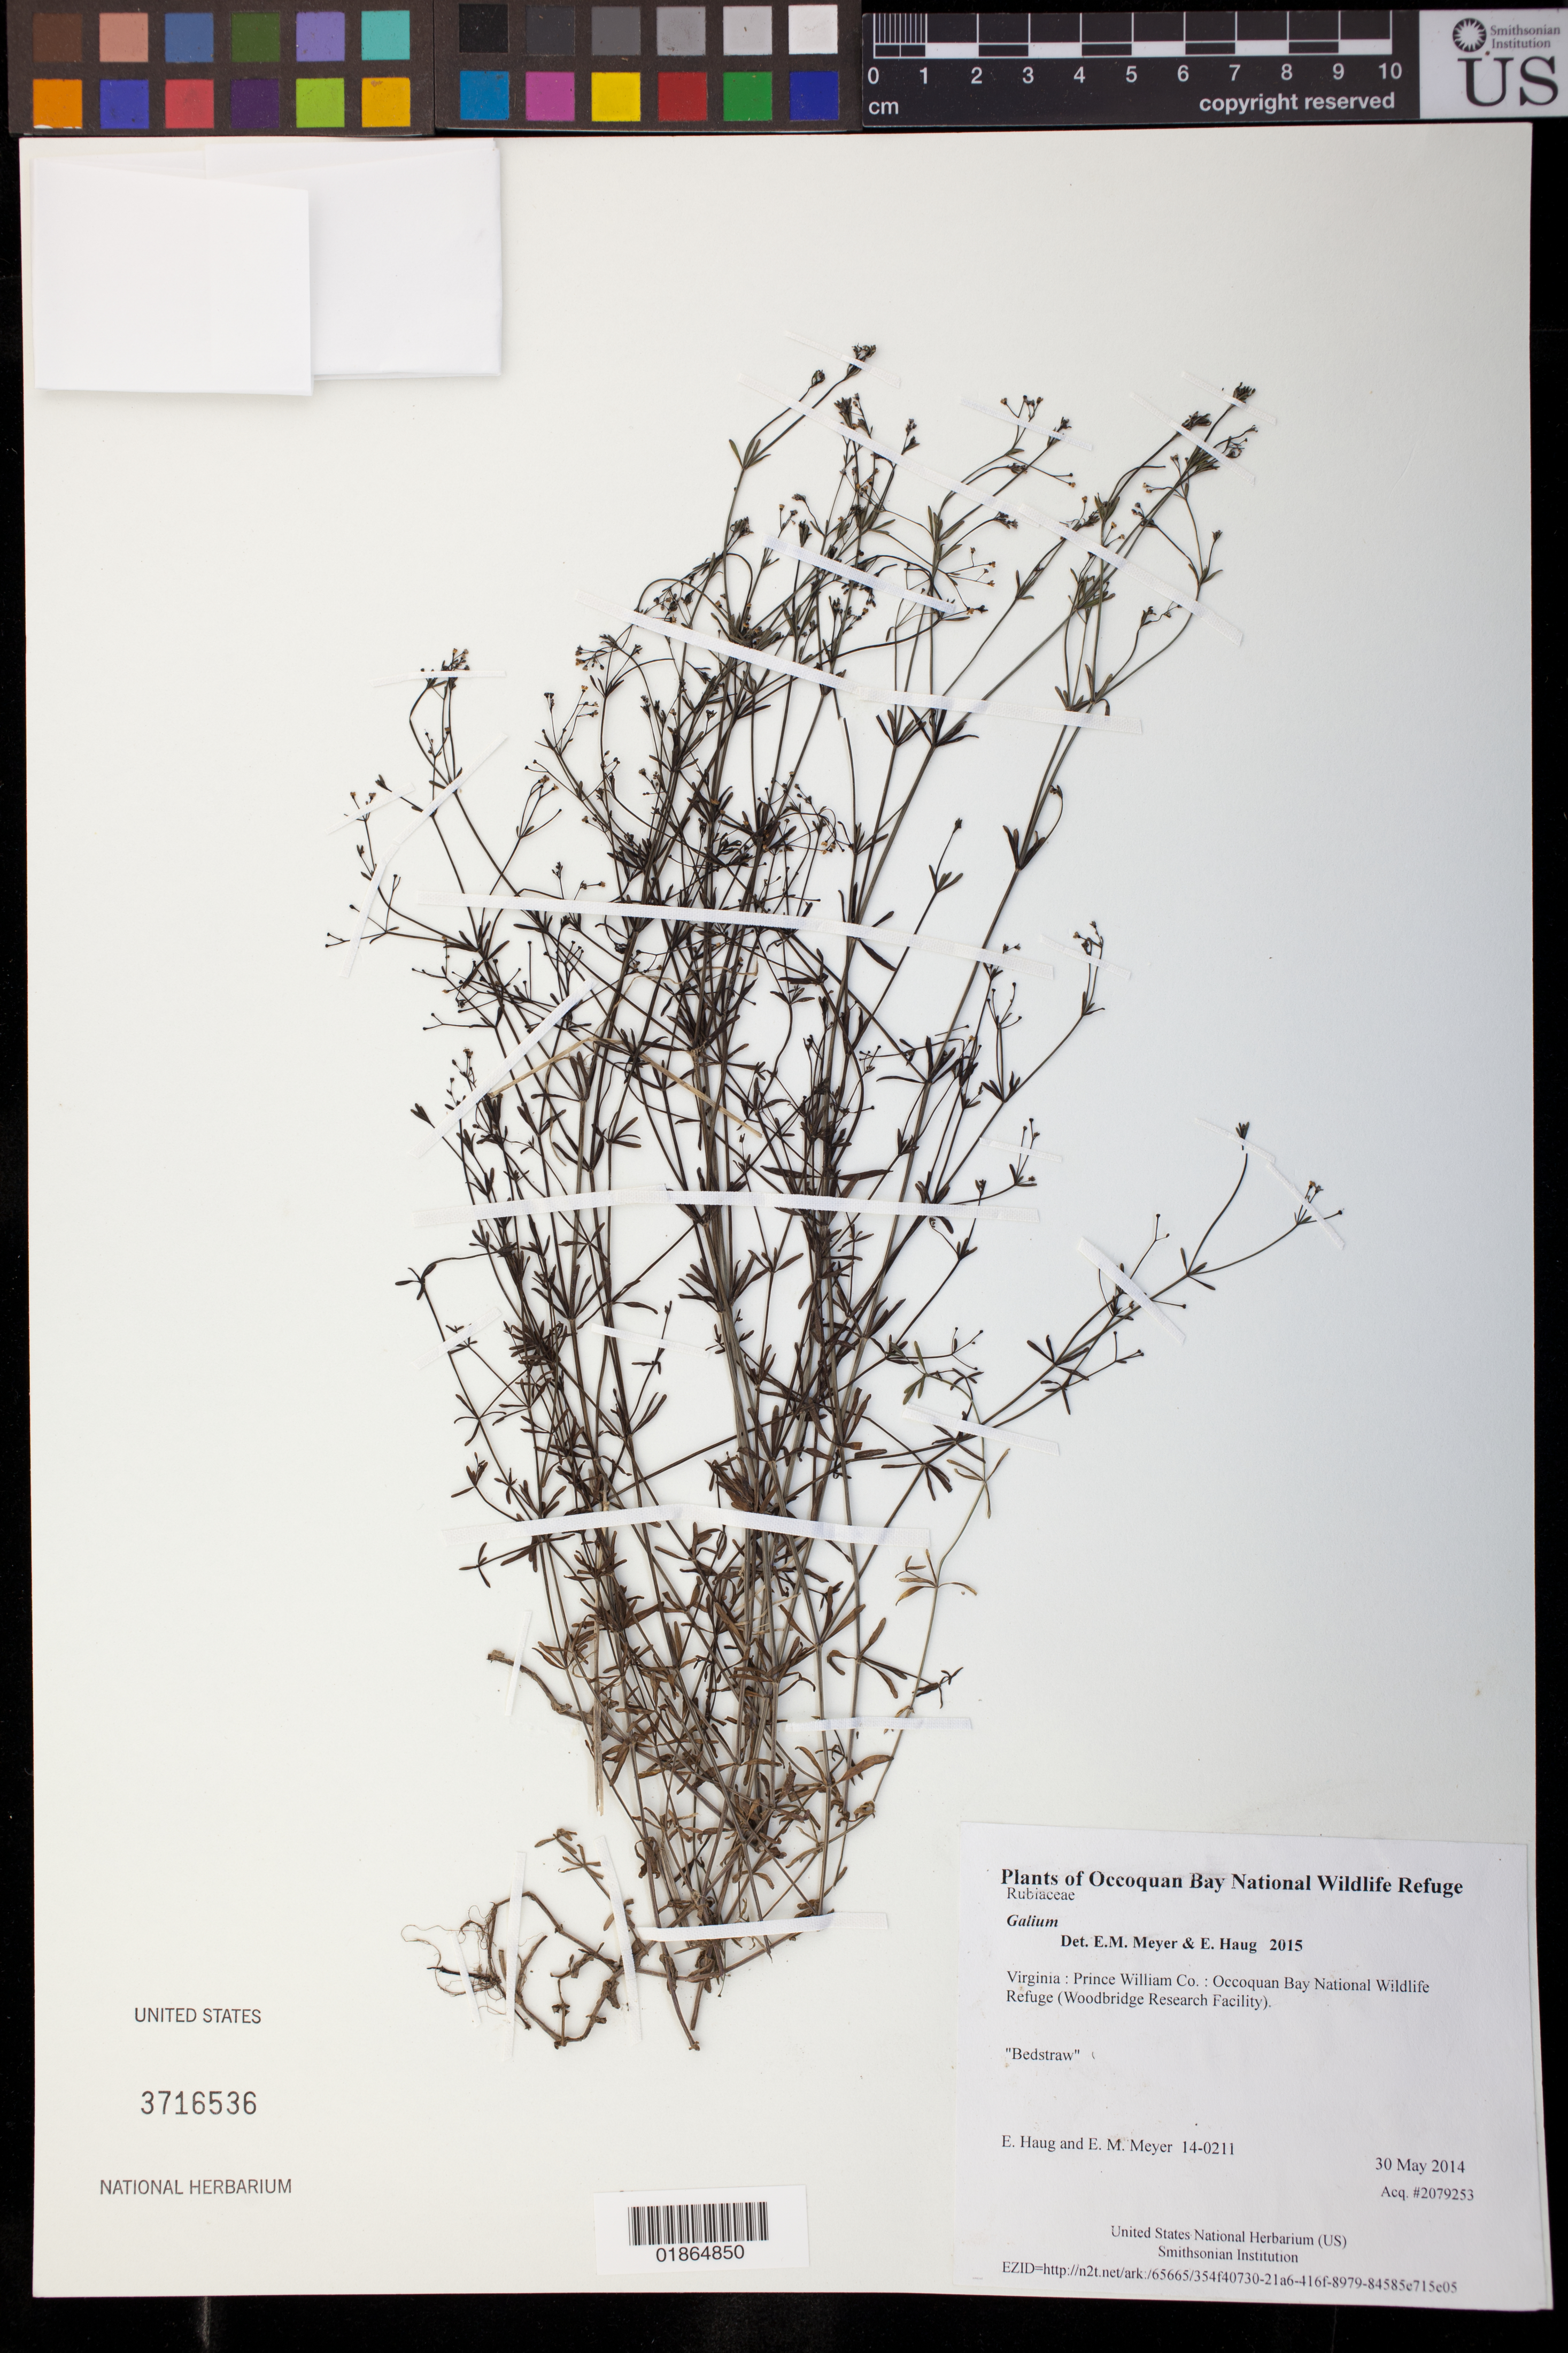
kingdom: Plantae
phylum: Tracheophyta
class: Magnoliopsida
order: Gentianales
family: Rubiaceae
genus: Galium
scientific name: Galium sp.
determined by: Meyer, E. M.; Haug, E.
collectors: E. Haug & E. M. Meyer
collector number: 14-0211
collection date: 2014-05-30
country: United States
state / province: Virginia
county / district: Prince William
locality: Occoquan Bay National Wildlife Refuge (Woodbridge Research Facility).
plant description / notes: Bedstraw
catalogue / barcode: US 3716536